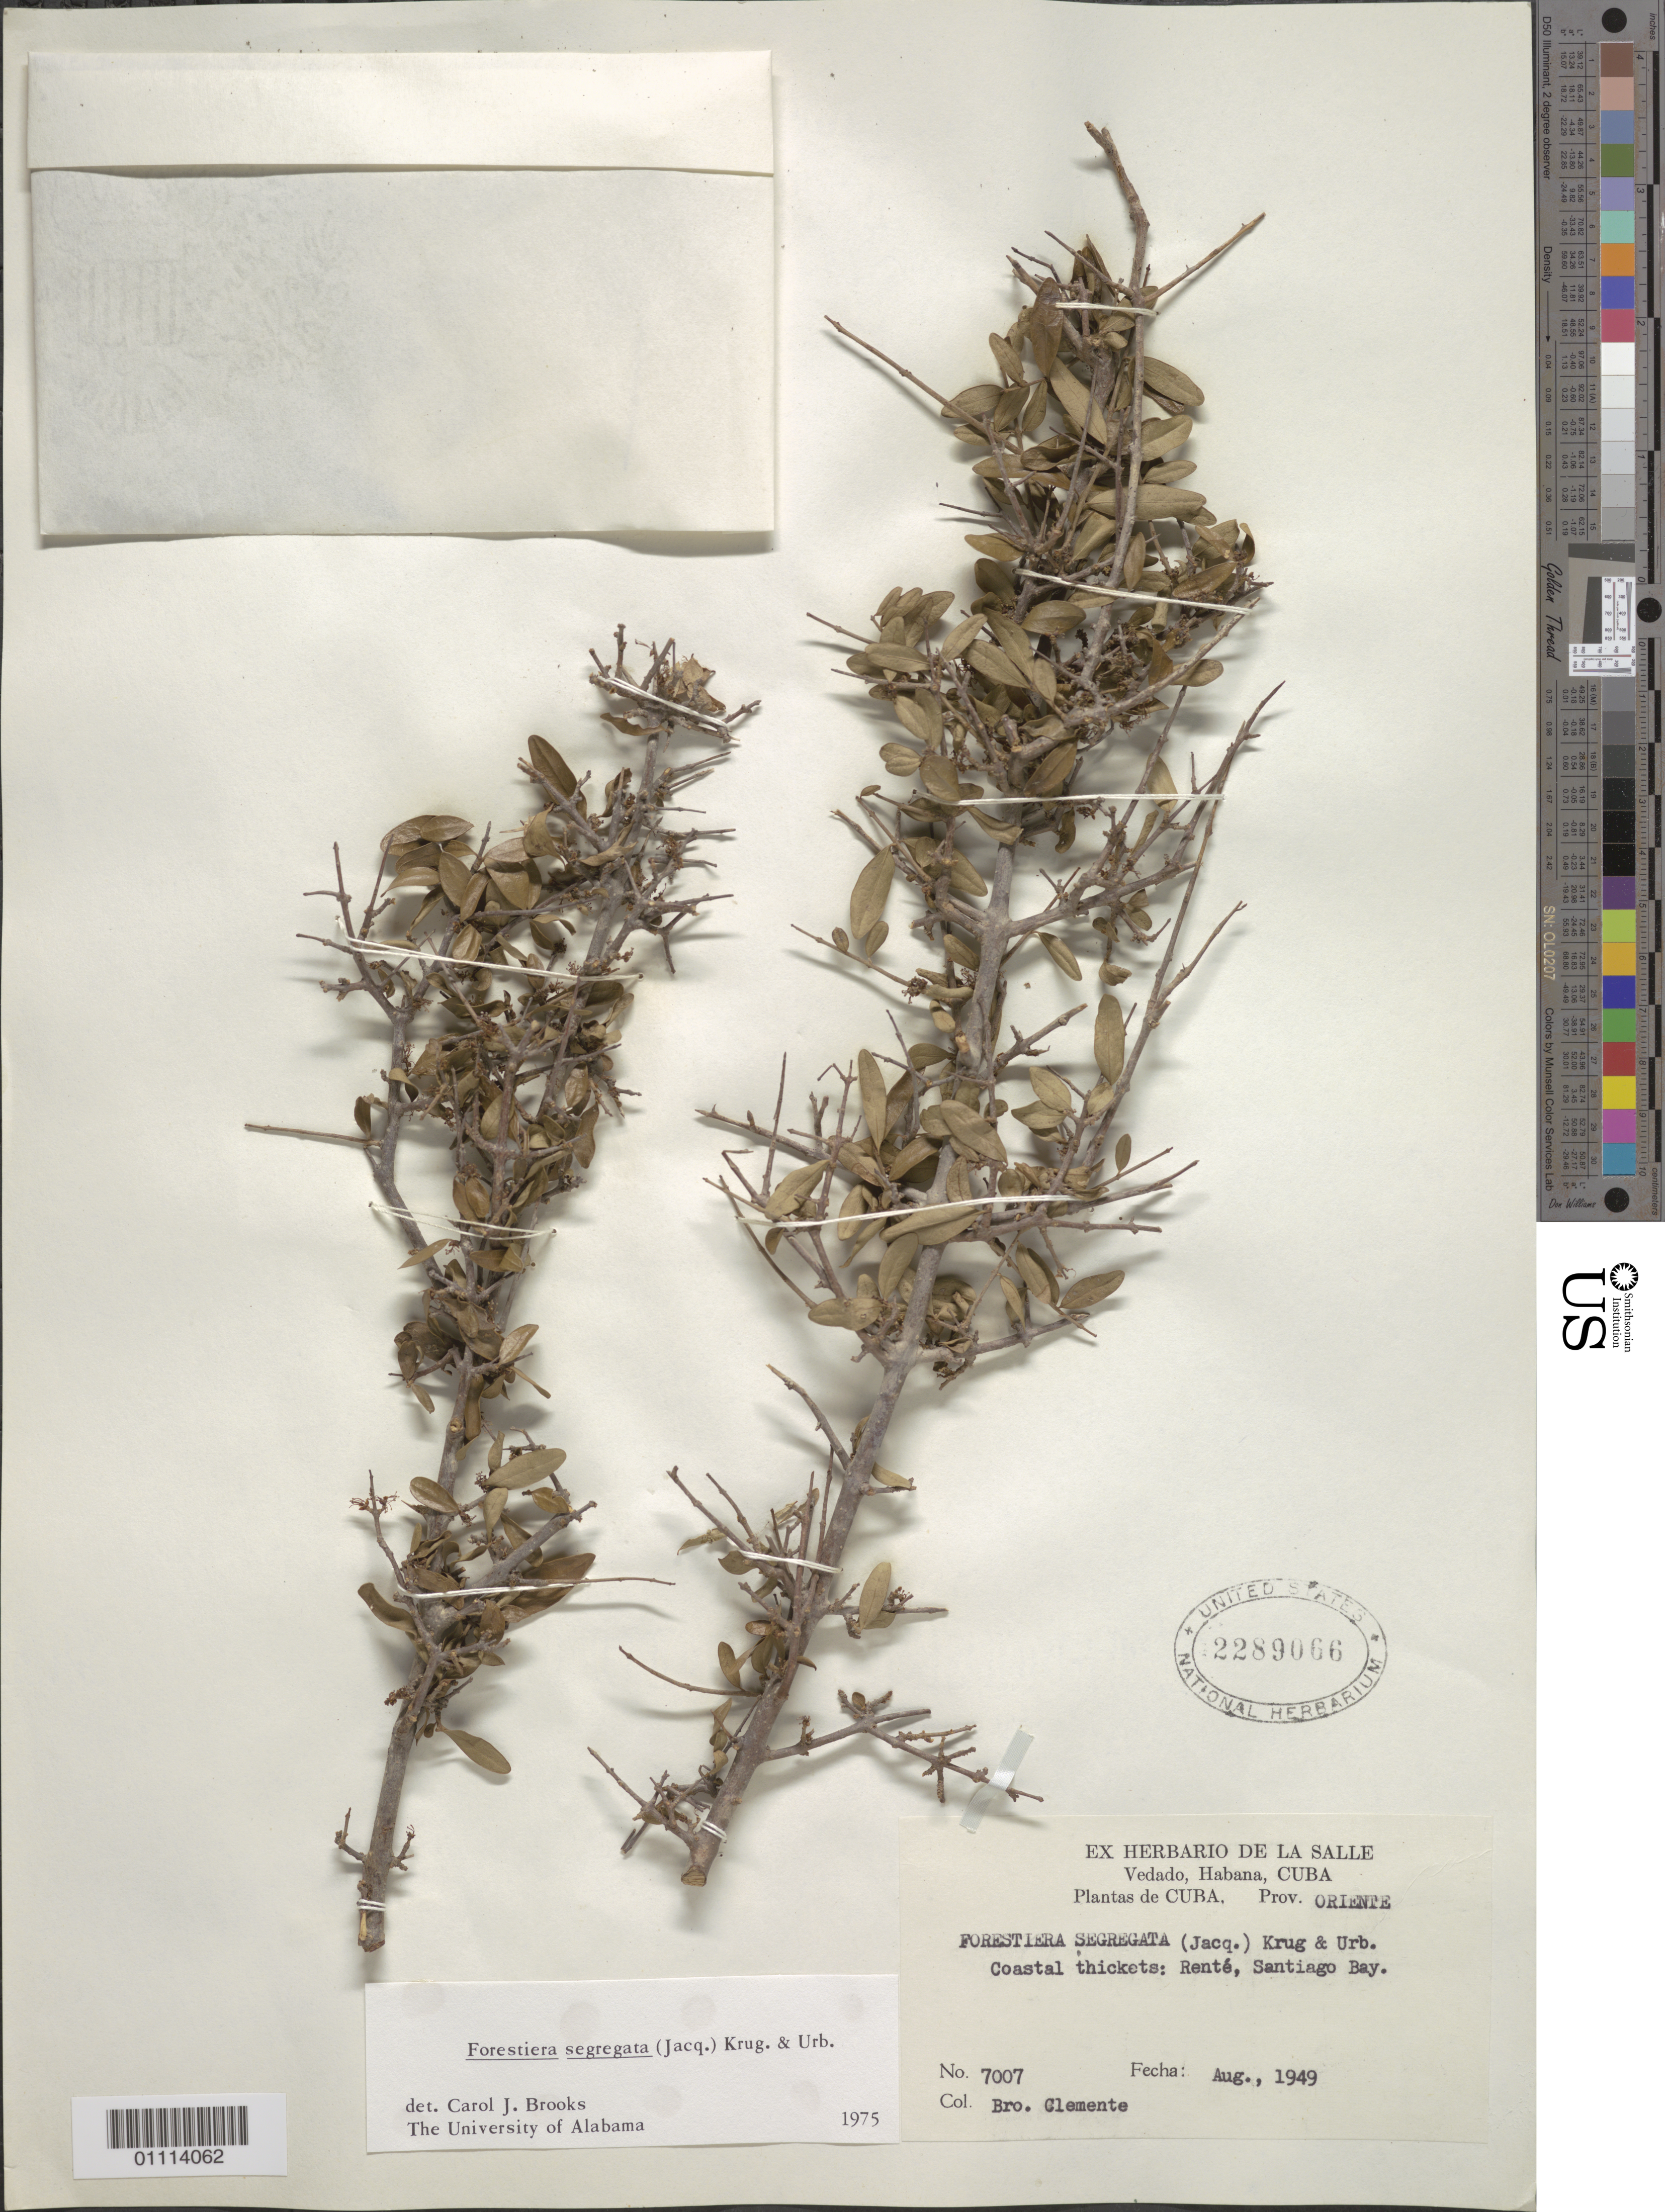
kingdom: Plantae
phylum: Tracheophyta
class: Magnoliopsida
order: Lamiales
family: Oleaceae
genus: Forestiera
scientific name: Forestiera segregata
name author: (Jacq.) Krug & Urb.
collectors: B. Clement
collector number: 7007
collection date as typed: Aug 1949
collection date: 1949-08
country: Cuba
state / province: Santiago de Cuba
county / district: Santiago De Cuba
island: Cuba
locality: Coastal thickets: Rente, Santiago Bay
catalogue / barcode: US 2289066